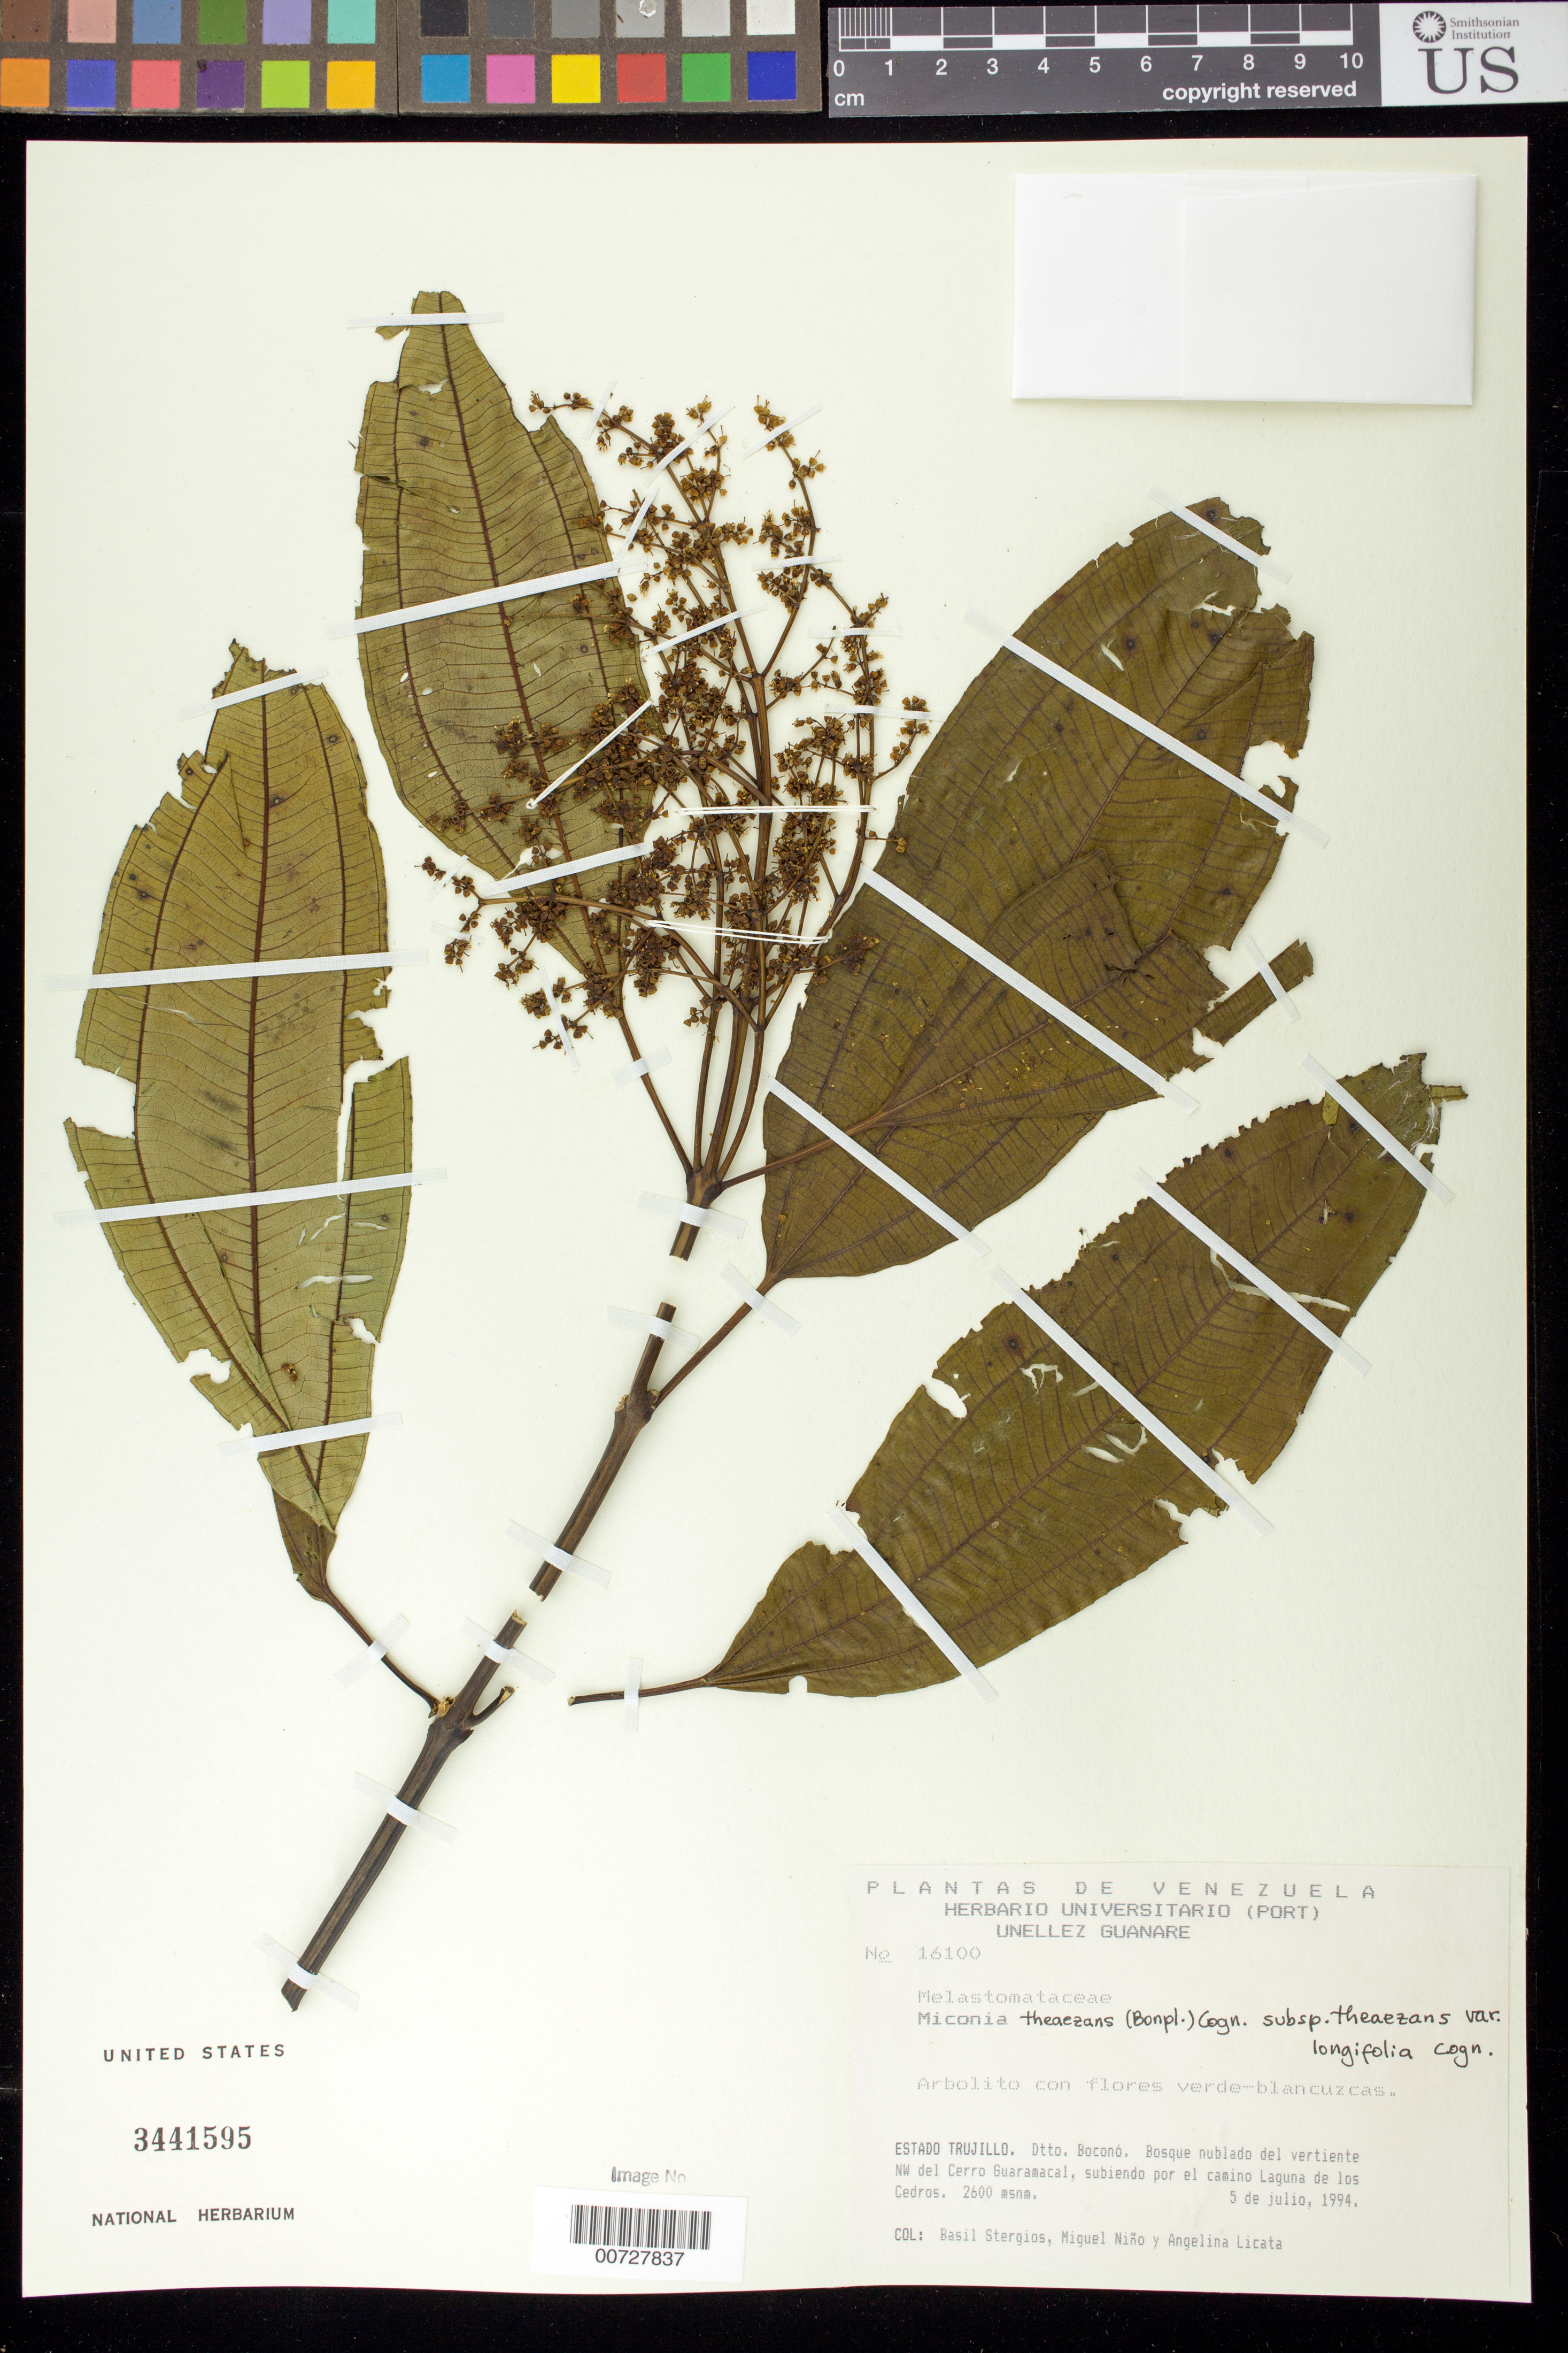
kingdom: Plantae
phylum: Tracheophyta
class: Magnoliopsida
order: Myrtales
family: Melastomataceae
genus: Miconia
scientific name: Miconia theaezans subsp. theaezans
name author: (Bonpl.) Cogn.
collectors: B. G. Stergios, S. M. Niño & A. Licata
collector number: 16100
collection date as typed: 05 Jul 1994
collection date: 1994-07-05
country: Venezuela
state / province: Trujillo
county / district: Boconó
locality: Cerro Guaramacal, vertiente NW del subiendo por el camino Laguna de los Cedros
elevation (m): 2600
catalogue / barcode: US 3441595